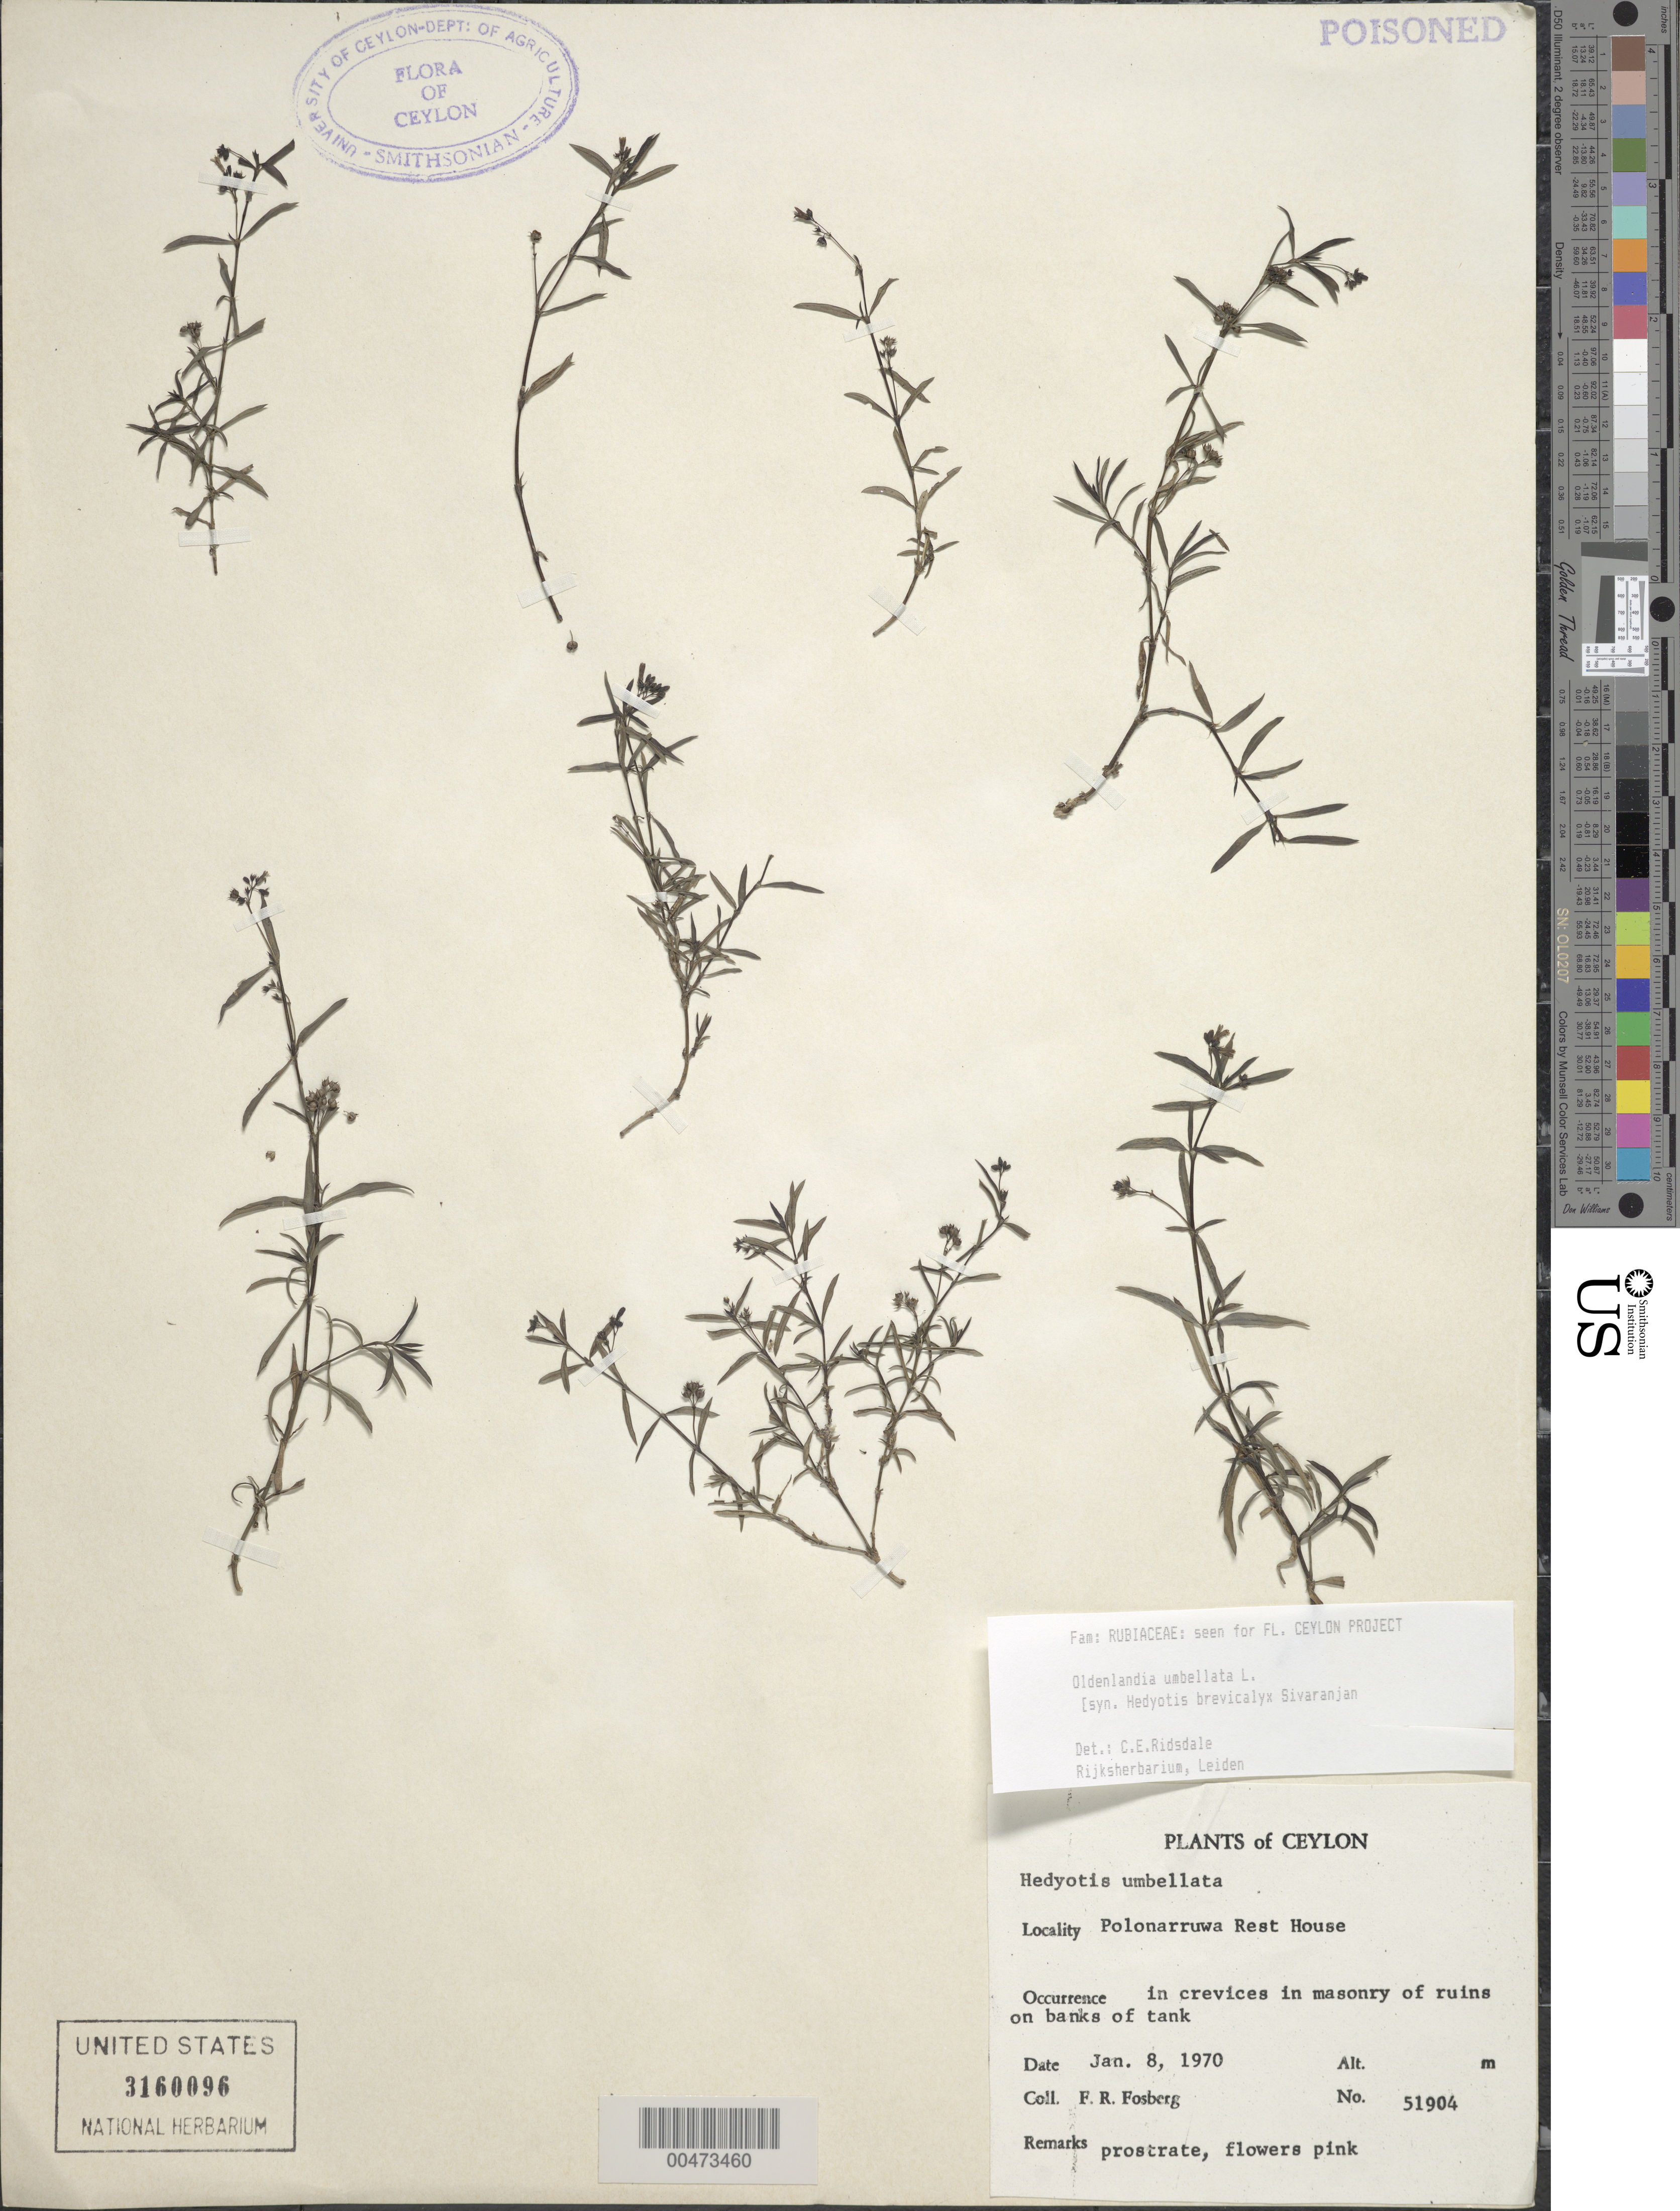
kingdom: Plantae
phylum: Tracheophyta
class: Magnoliopsida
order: Gentianales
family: Rubiaceae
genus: Oldenlandia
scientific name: Oldenlandia umbellata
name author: L.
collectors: F. R. Fosberg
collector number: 51904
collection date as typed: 08 Jan 1970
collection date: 1970-01-08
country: Sri Lanka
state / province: North Central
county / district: Polonnaruwa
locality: Polonarruwa Rest House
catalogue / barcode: US 3160096